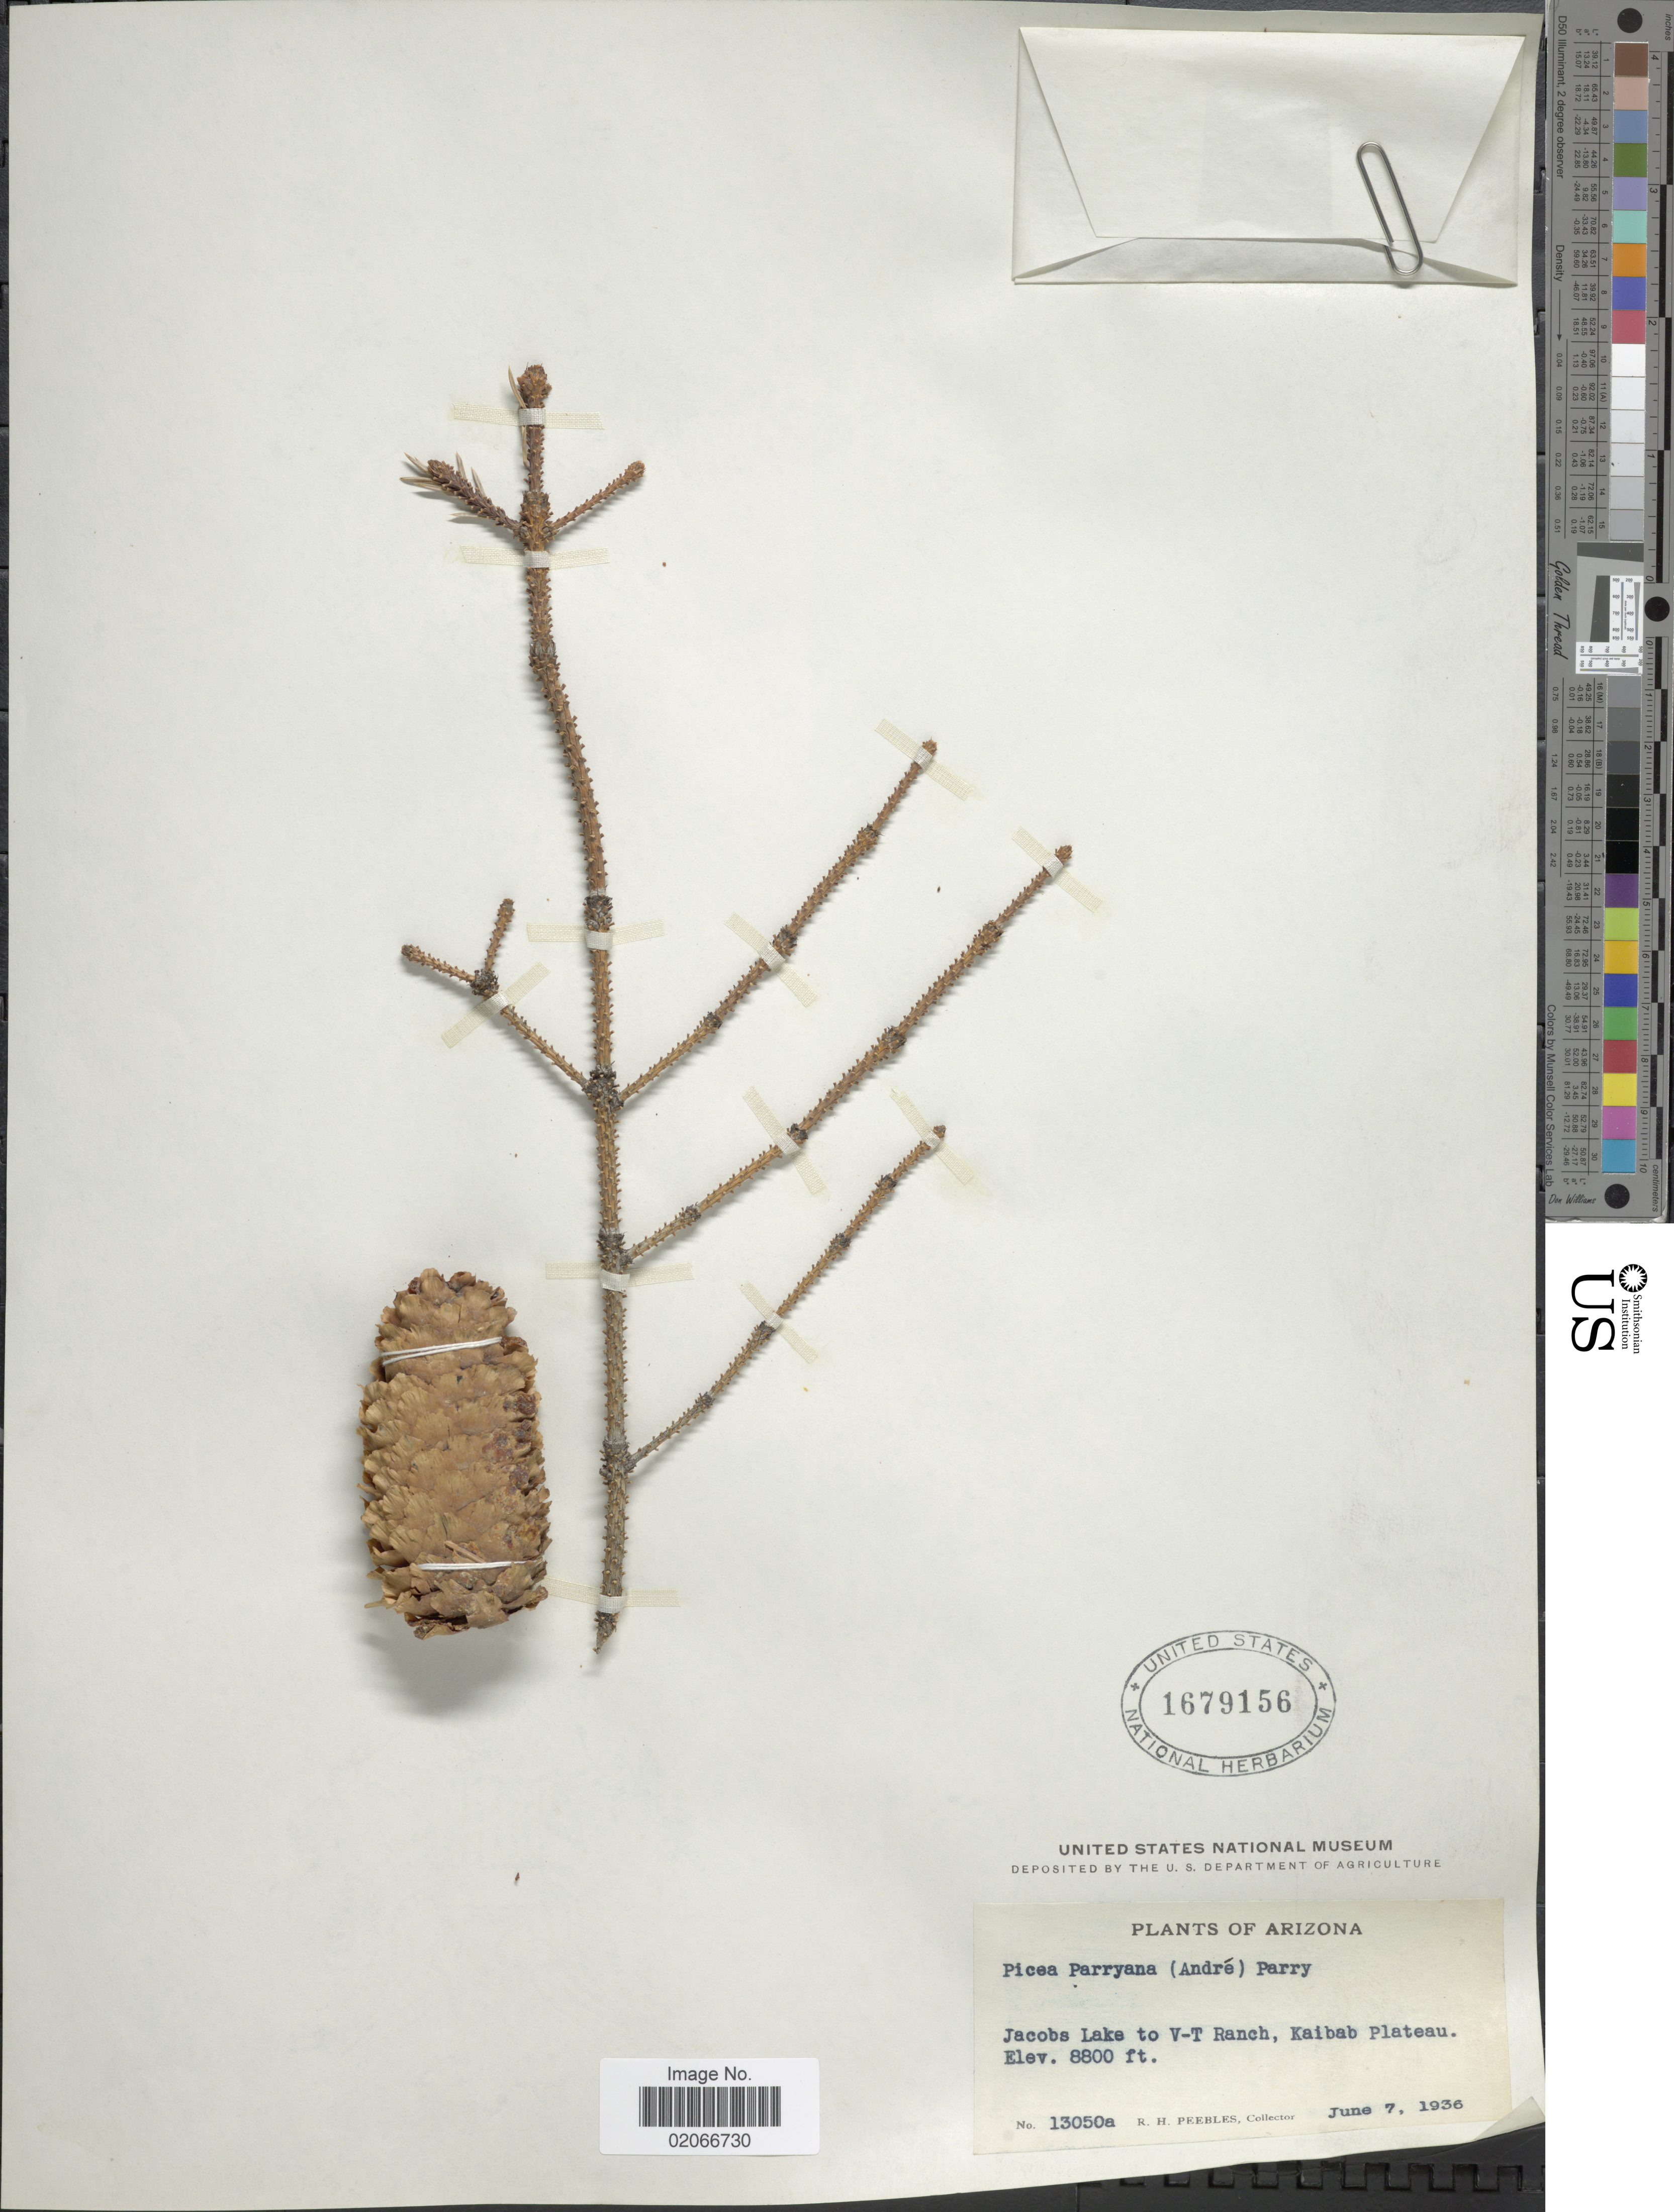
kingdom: Plantae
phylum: Tracheophyta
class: Pinopsida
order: Pinales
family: Pinaceae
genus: Picea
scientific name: Picea pungens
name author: Engelm.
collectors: R. H. Peebles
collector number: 13050a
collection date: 1936-06-07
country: United States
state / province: Arizona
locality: Jacobs Lake to V-T Ranch, Kaibab Plateau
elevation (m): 2682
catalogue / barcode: US 1679156